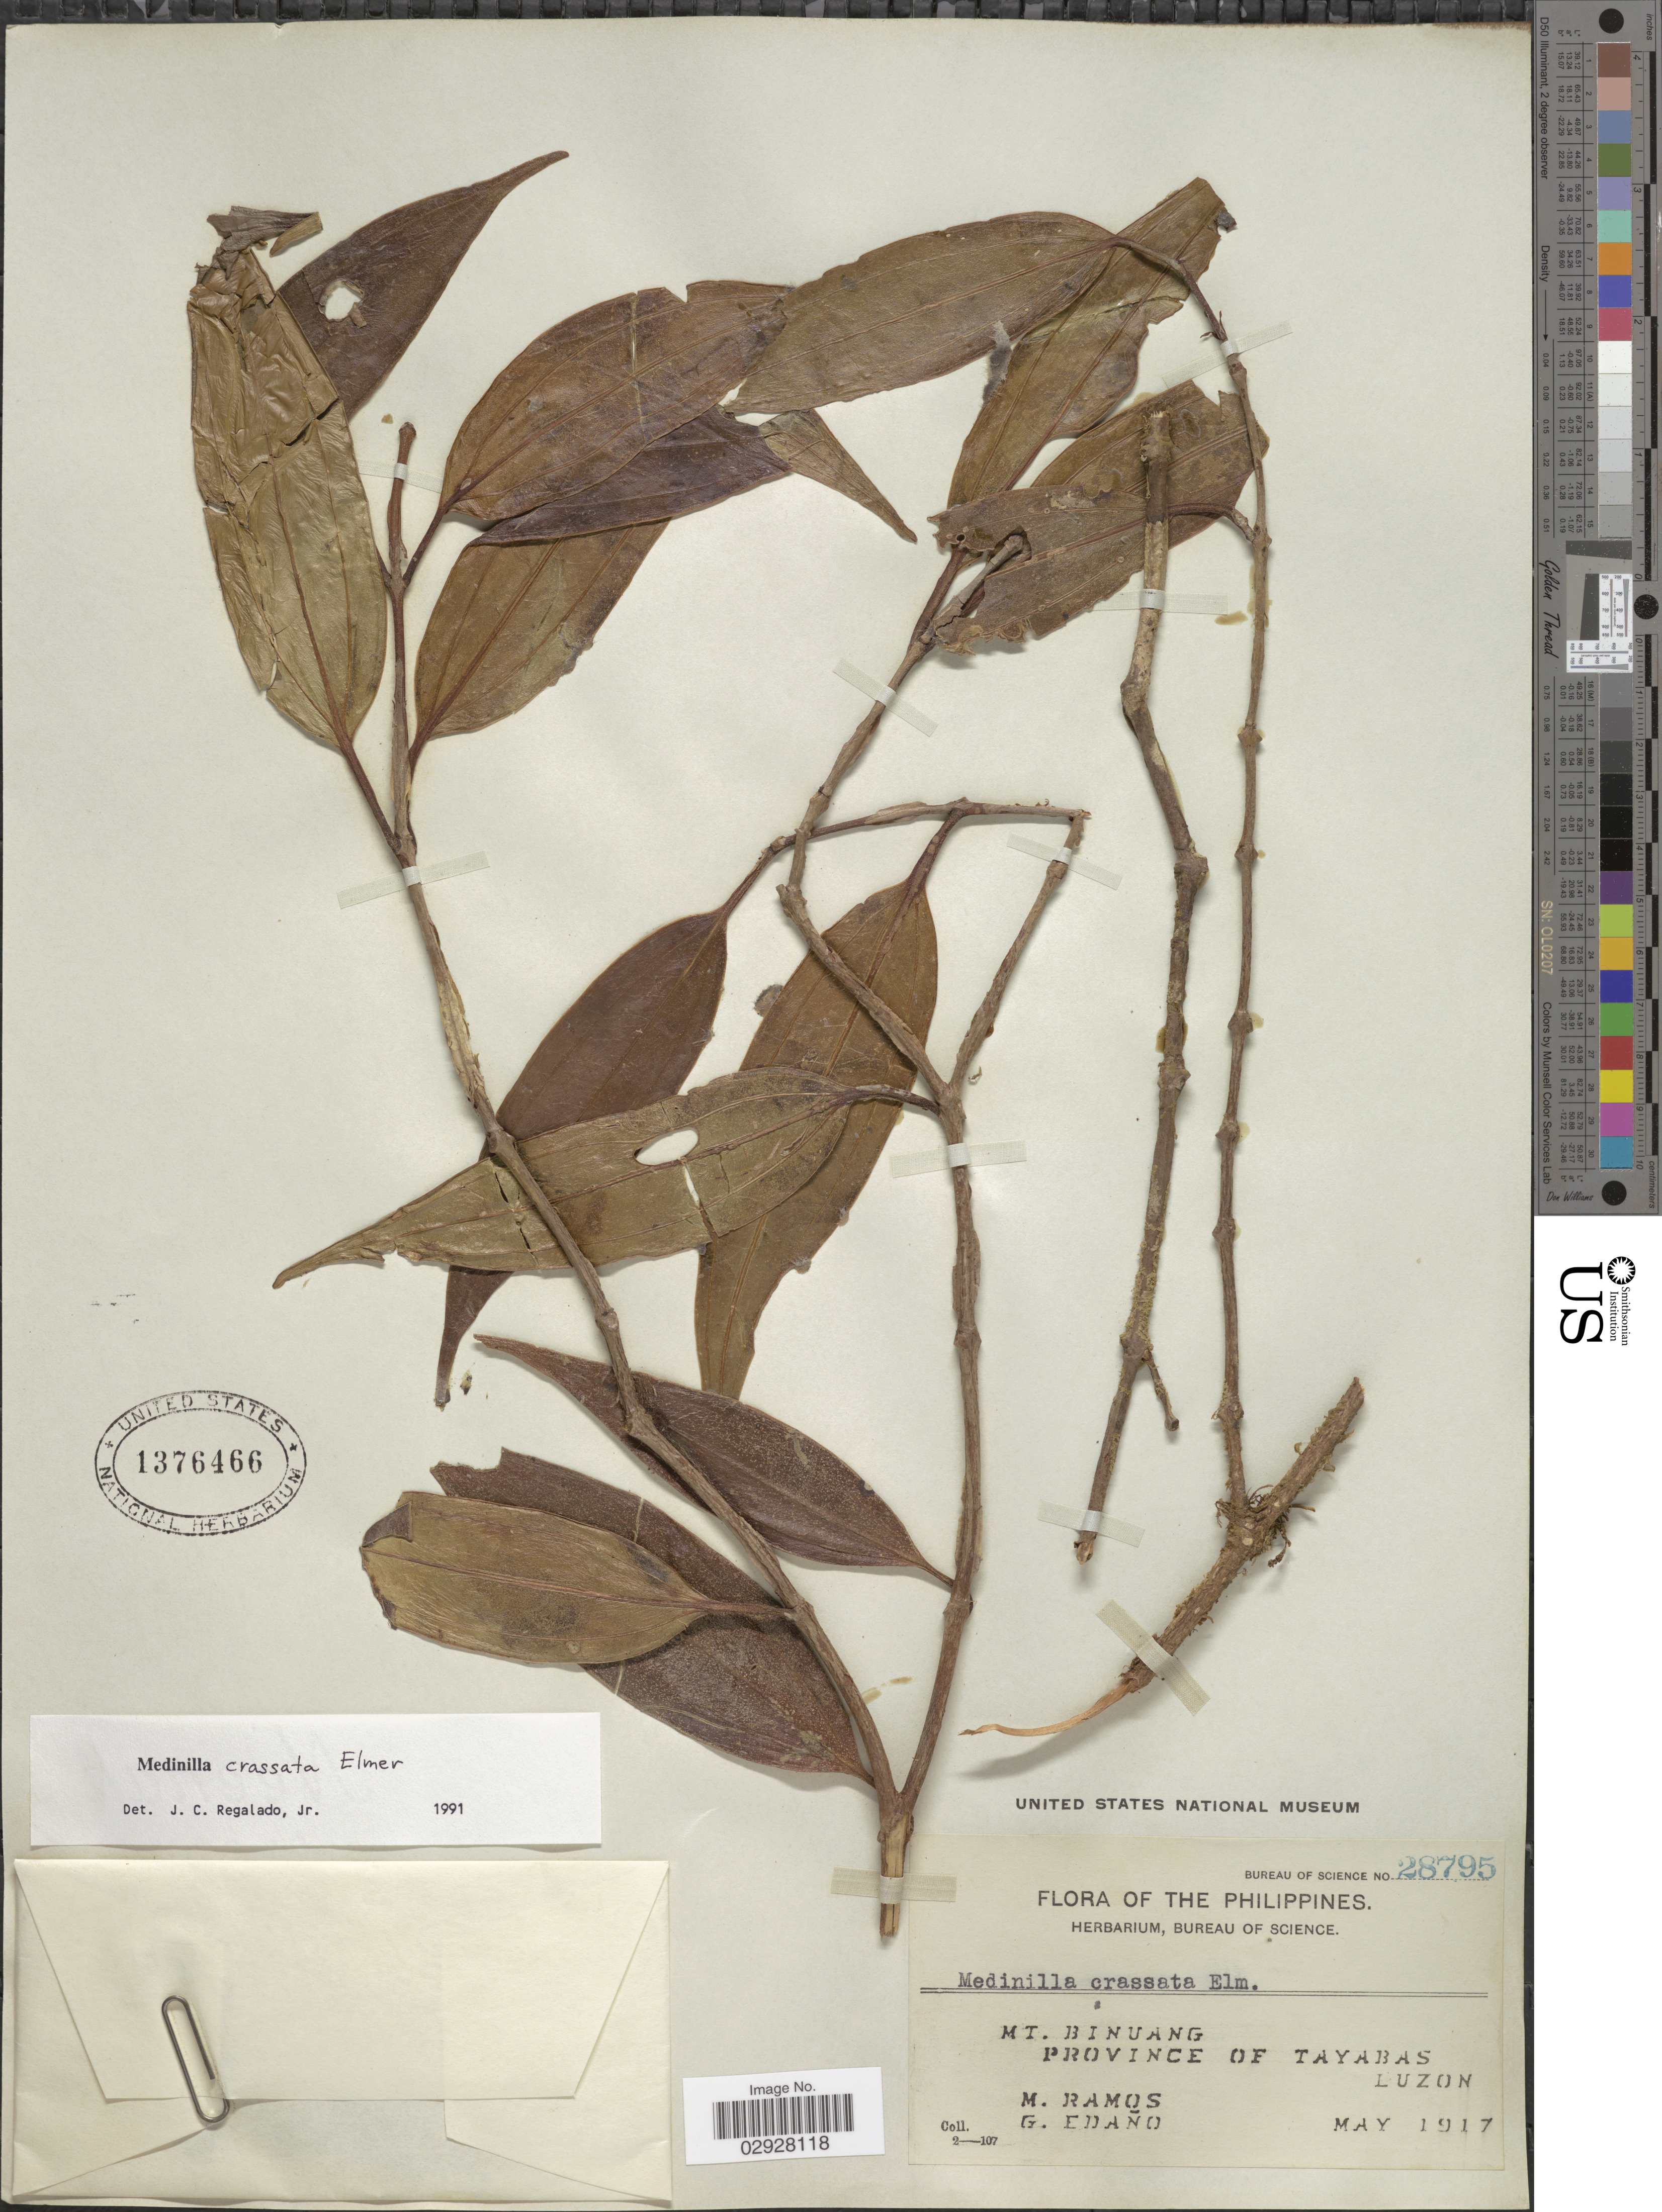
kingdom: Plantae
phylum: Tracheophyta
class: Magnoliopsida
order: Myrtales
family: Melastomataceae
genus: Medinilla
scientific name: Medinilla crassata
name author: Elmer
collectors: M. Ramos & G. Edaño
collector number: Bureau of Science 28795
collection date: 1917-05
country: Philippines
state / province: Calabarzon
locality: Mt. Binuang, Province of Tayabas, Luzon.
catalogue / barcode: US 1376466